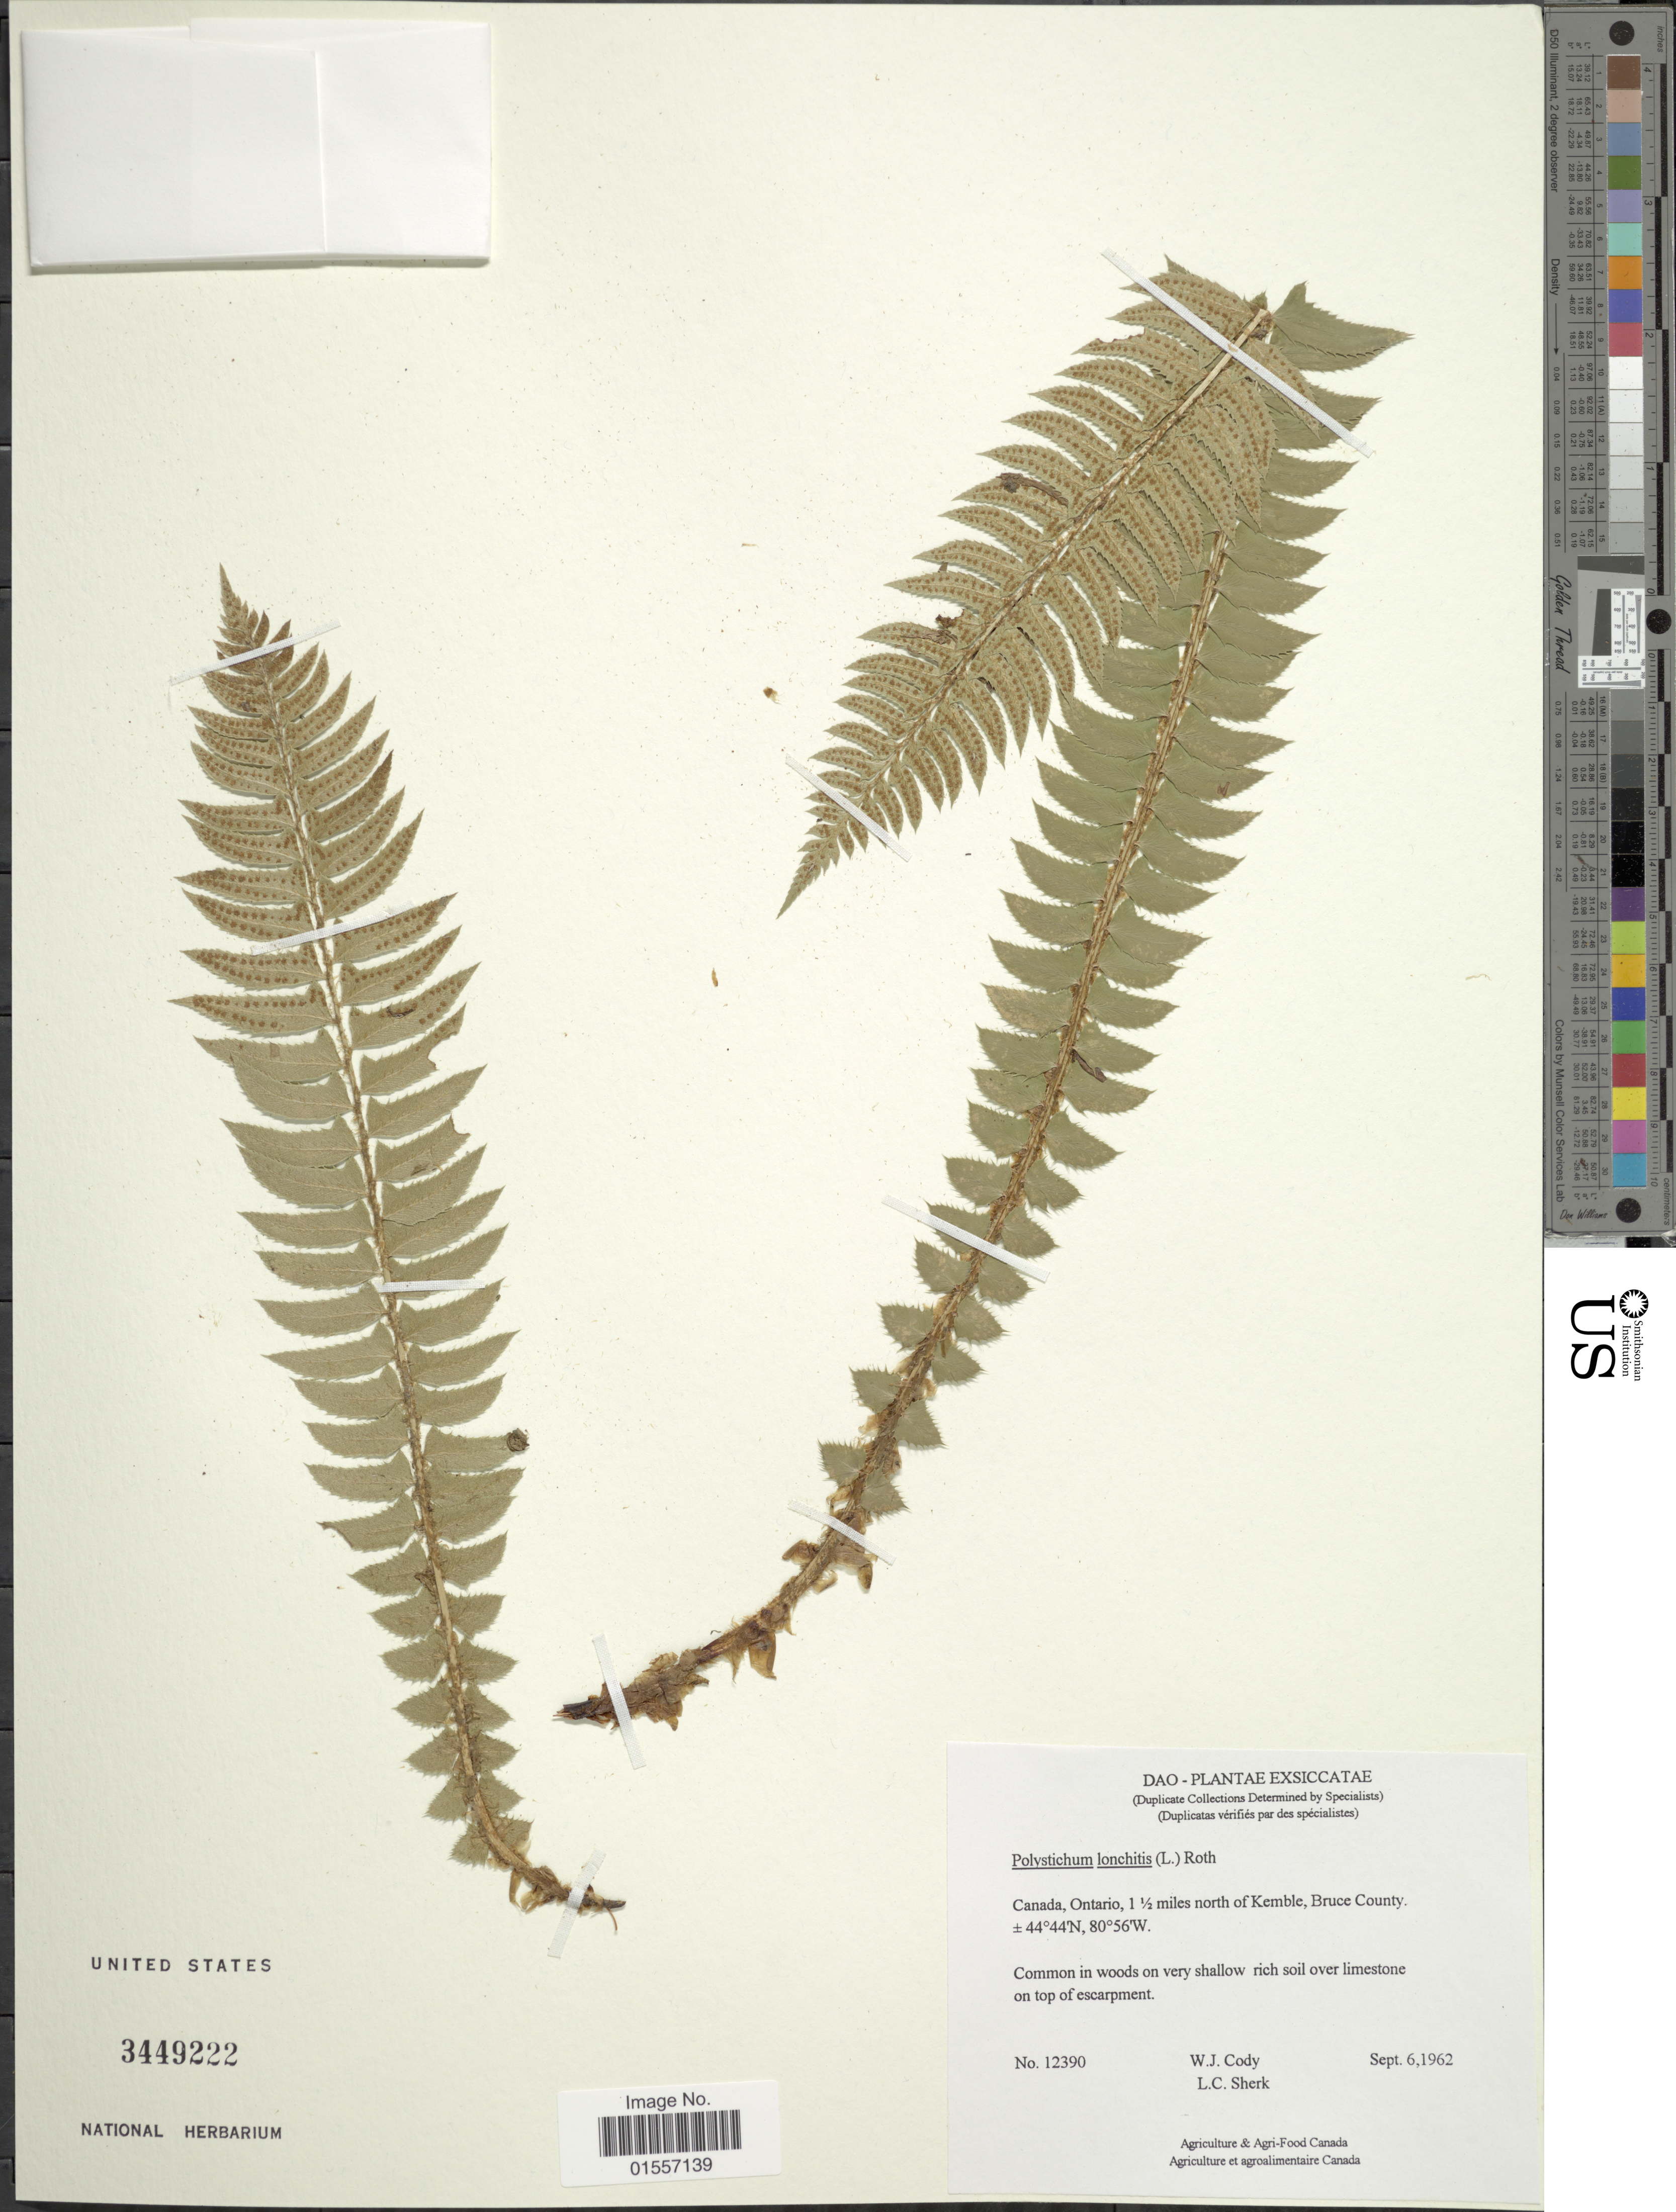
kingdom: Plantae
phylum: Tracheophyta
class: Polypodiopsida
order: Polypodiales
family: Dryopteridaceae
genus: Polystichum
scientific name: Polystichum lonchitis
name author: (Roth) L.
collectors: W. Cody & L. Sherk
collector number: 12390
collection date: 1961-09-06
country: Canada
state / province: Ontario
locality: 1½ miles north of Kemble, Bruce County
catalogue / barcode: US 3449222